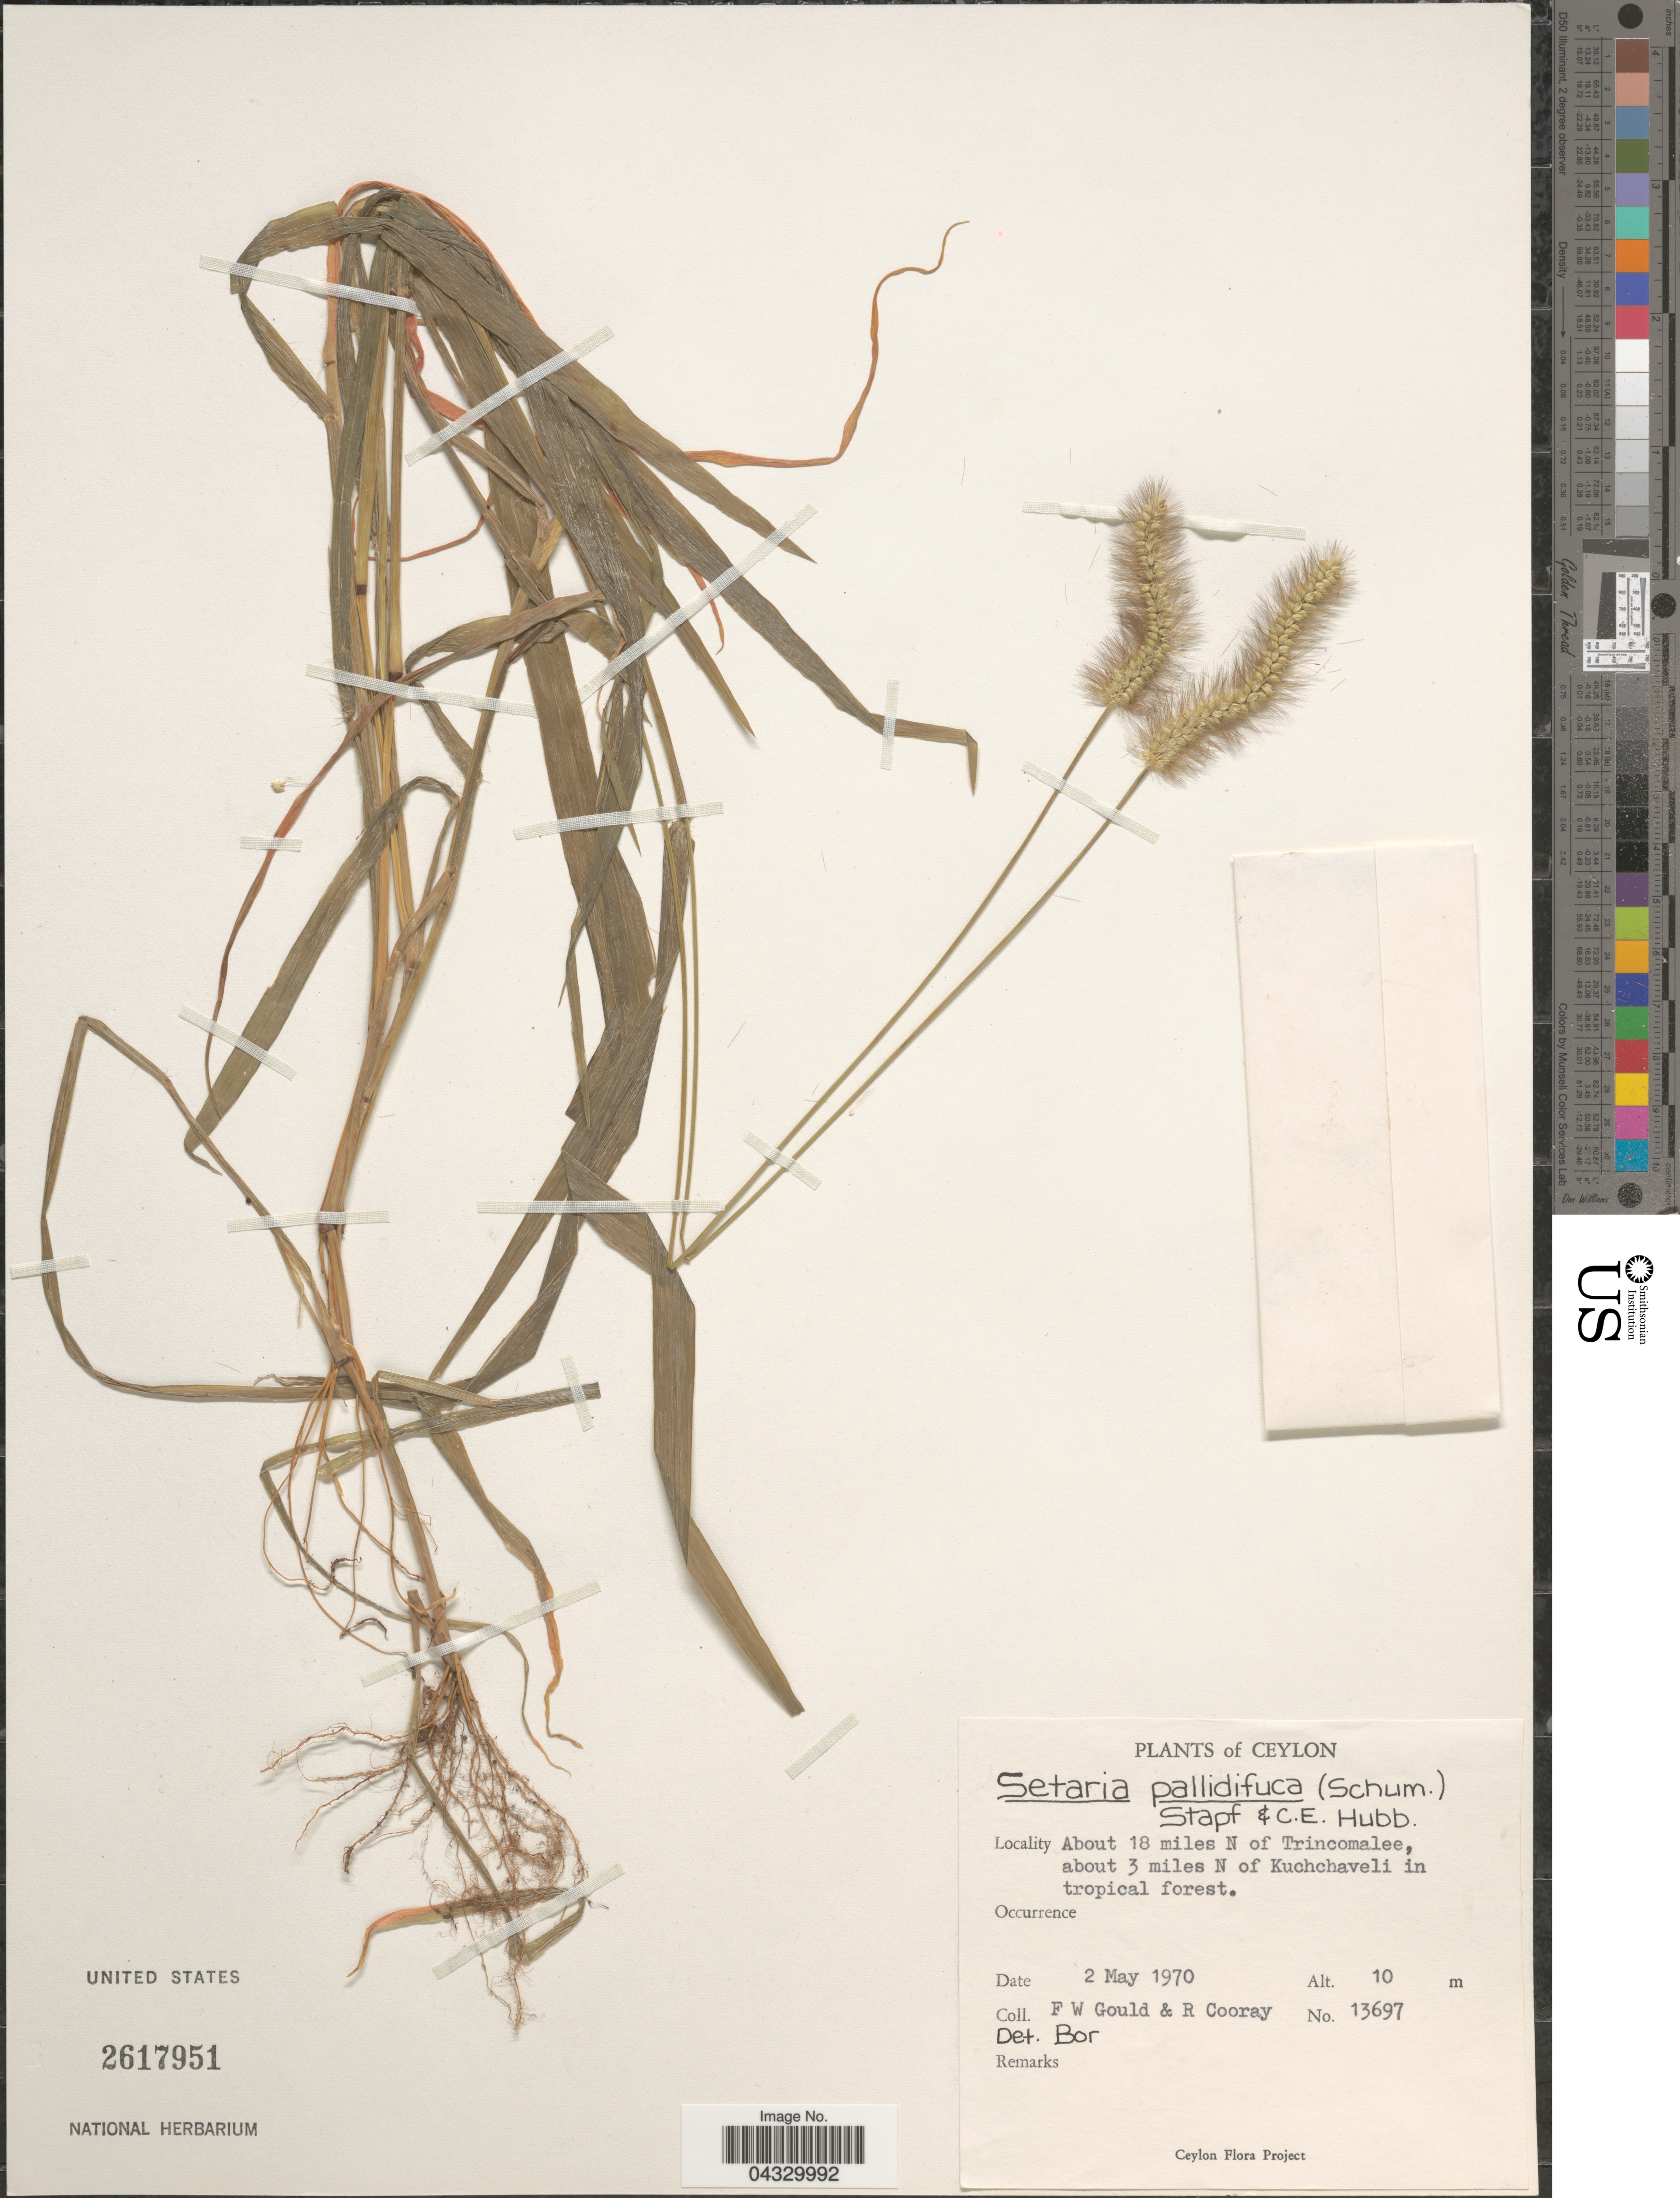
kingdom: Plantae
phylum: Tracheophyta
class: Liliopsida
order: Poales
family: Poaceae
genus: Setaria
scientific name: Setaria pallide-fusca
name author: (Schumach.) Stapf & C.E. Hubb.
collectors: F. W. Gould & R. Cooray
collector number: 13697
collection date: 1970-05-02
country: Sri Lanka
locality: Ceylon. About 18 miles N of Trincomalee, about 3 miles N of Kuchchaveli in tropical forest.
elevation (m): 10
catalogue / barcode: US 2617951